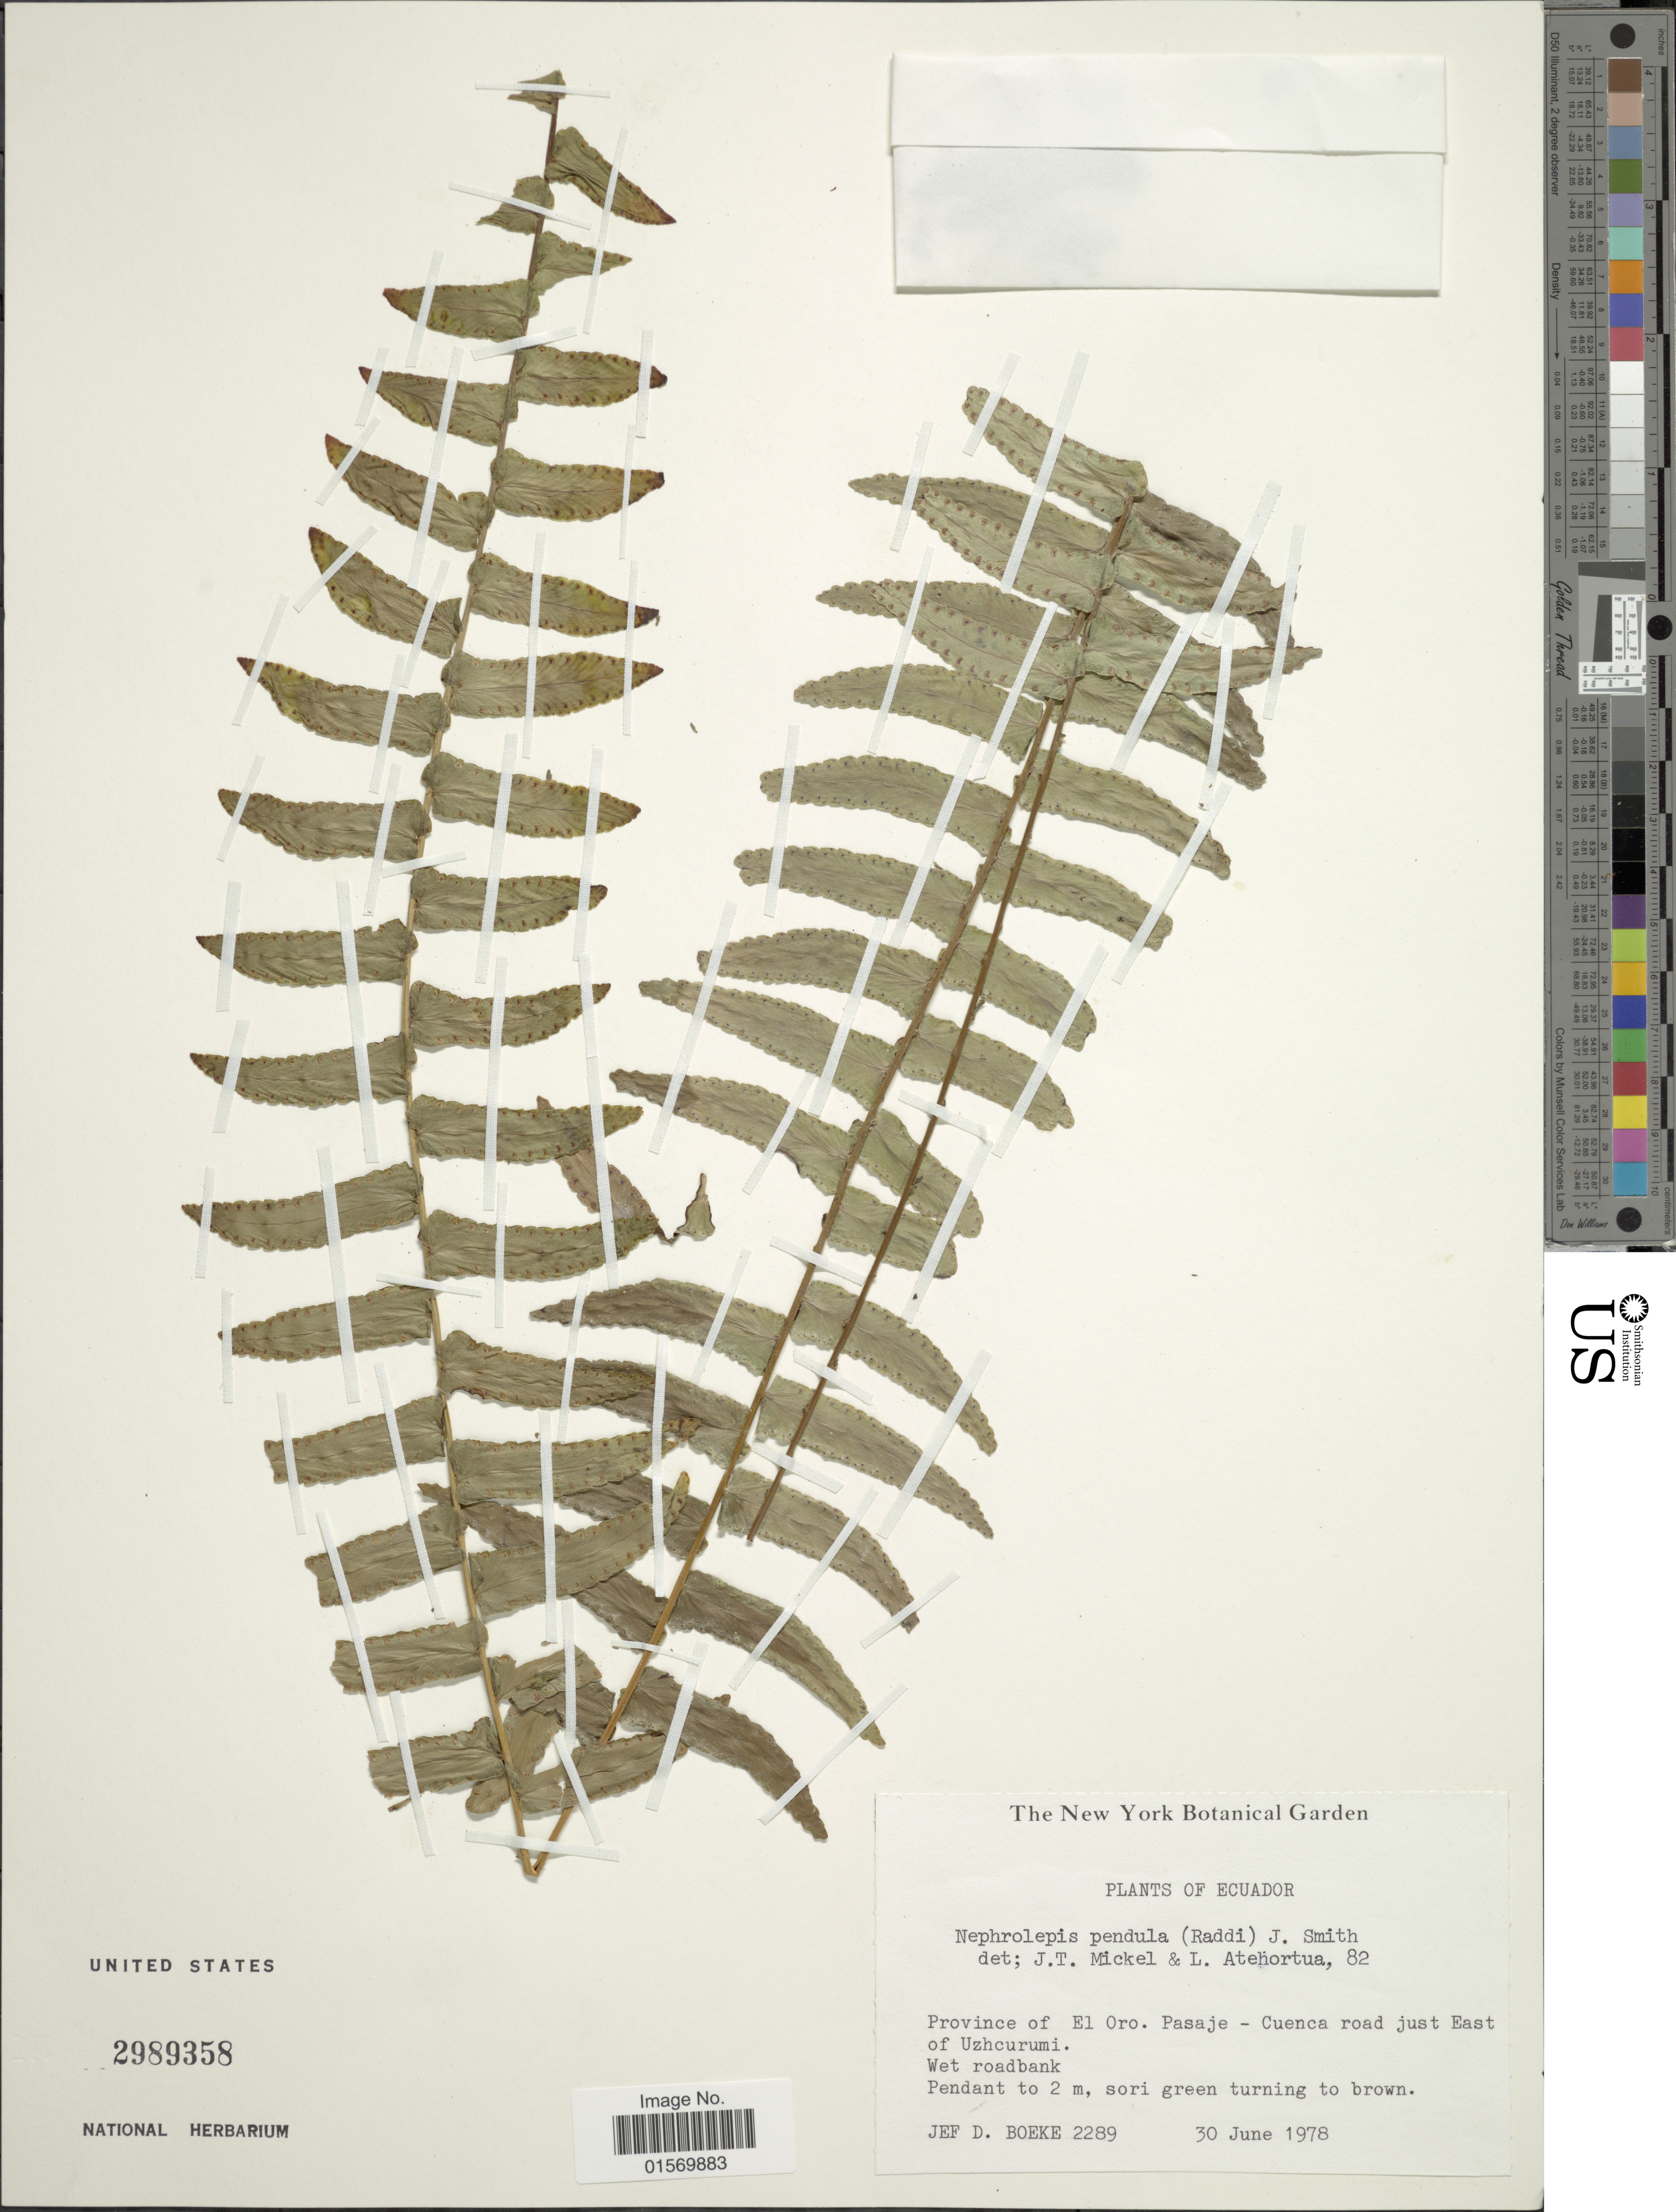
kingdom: Plantae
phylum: Tracheophyta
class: Polypodiopsida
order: Polypodiales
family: Nephrolepidaceae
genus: Nephrolepis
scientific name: Nephrolepis pendula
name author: (Raddi) J. Sm.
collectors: J. D. Boeke, M. Chin & W. Ryan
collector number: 733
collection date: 1993-01-13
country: Guyana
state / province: Potaro-Siparuni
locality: Pakaraima Mts, Upper Ireng R; Norugu Creek, 3-5 km from convergence with Ireng River.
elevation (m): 600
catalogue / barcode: US 3295841